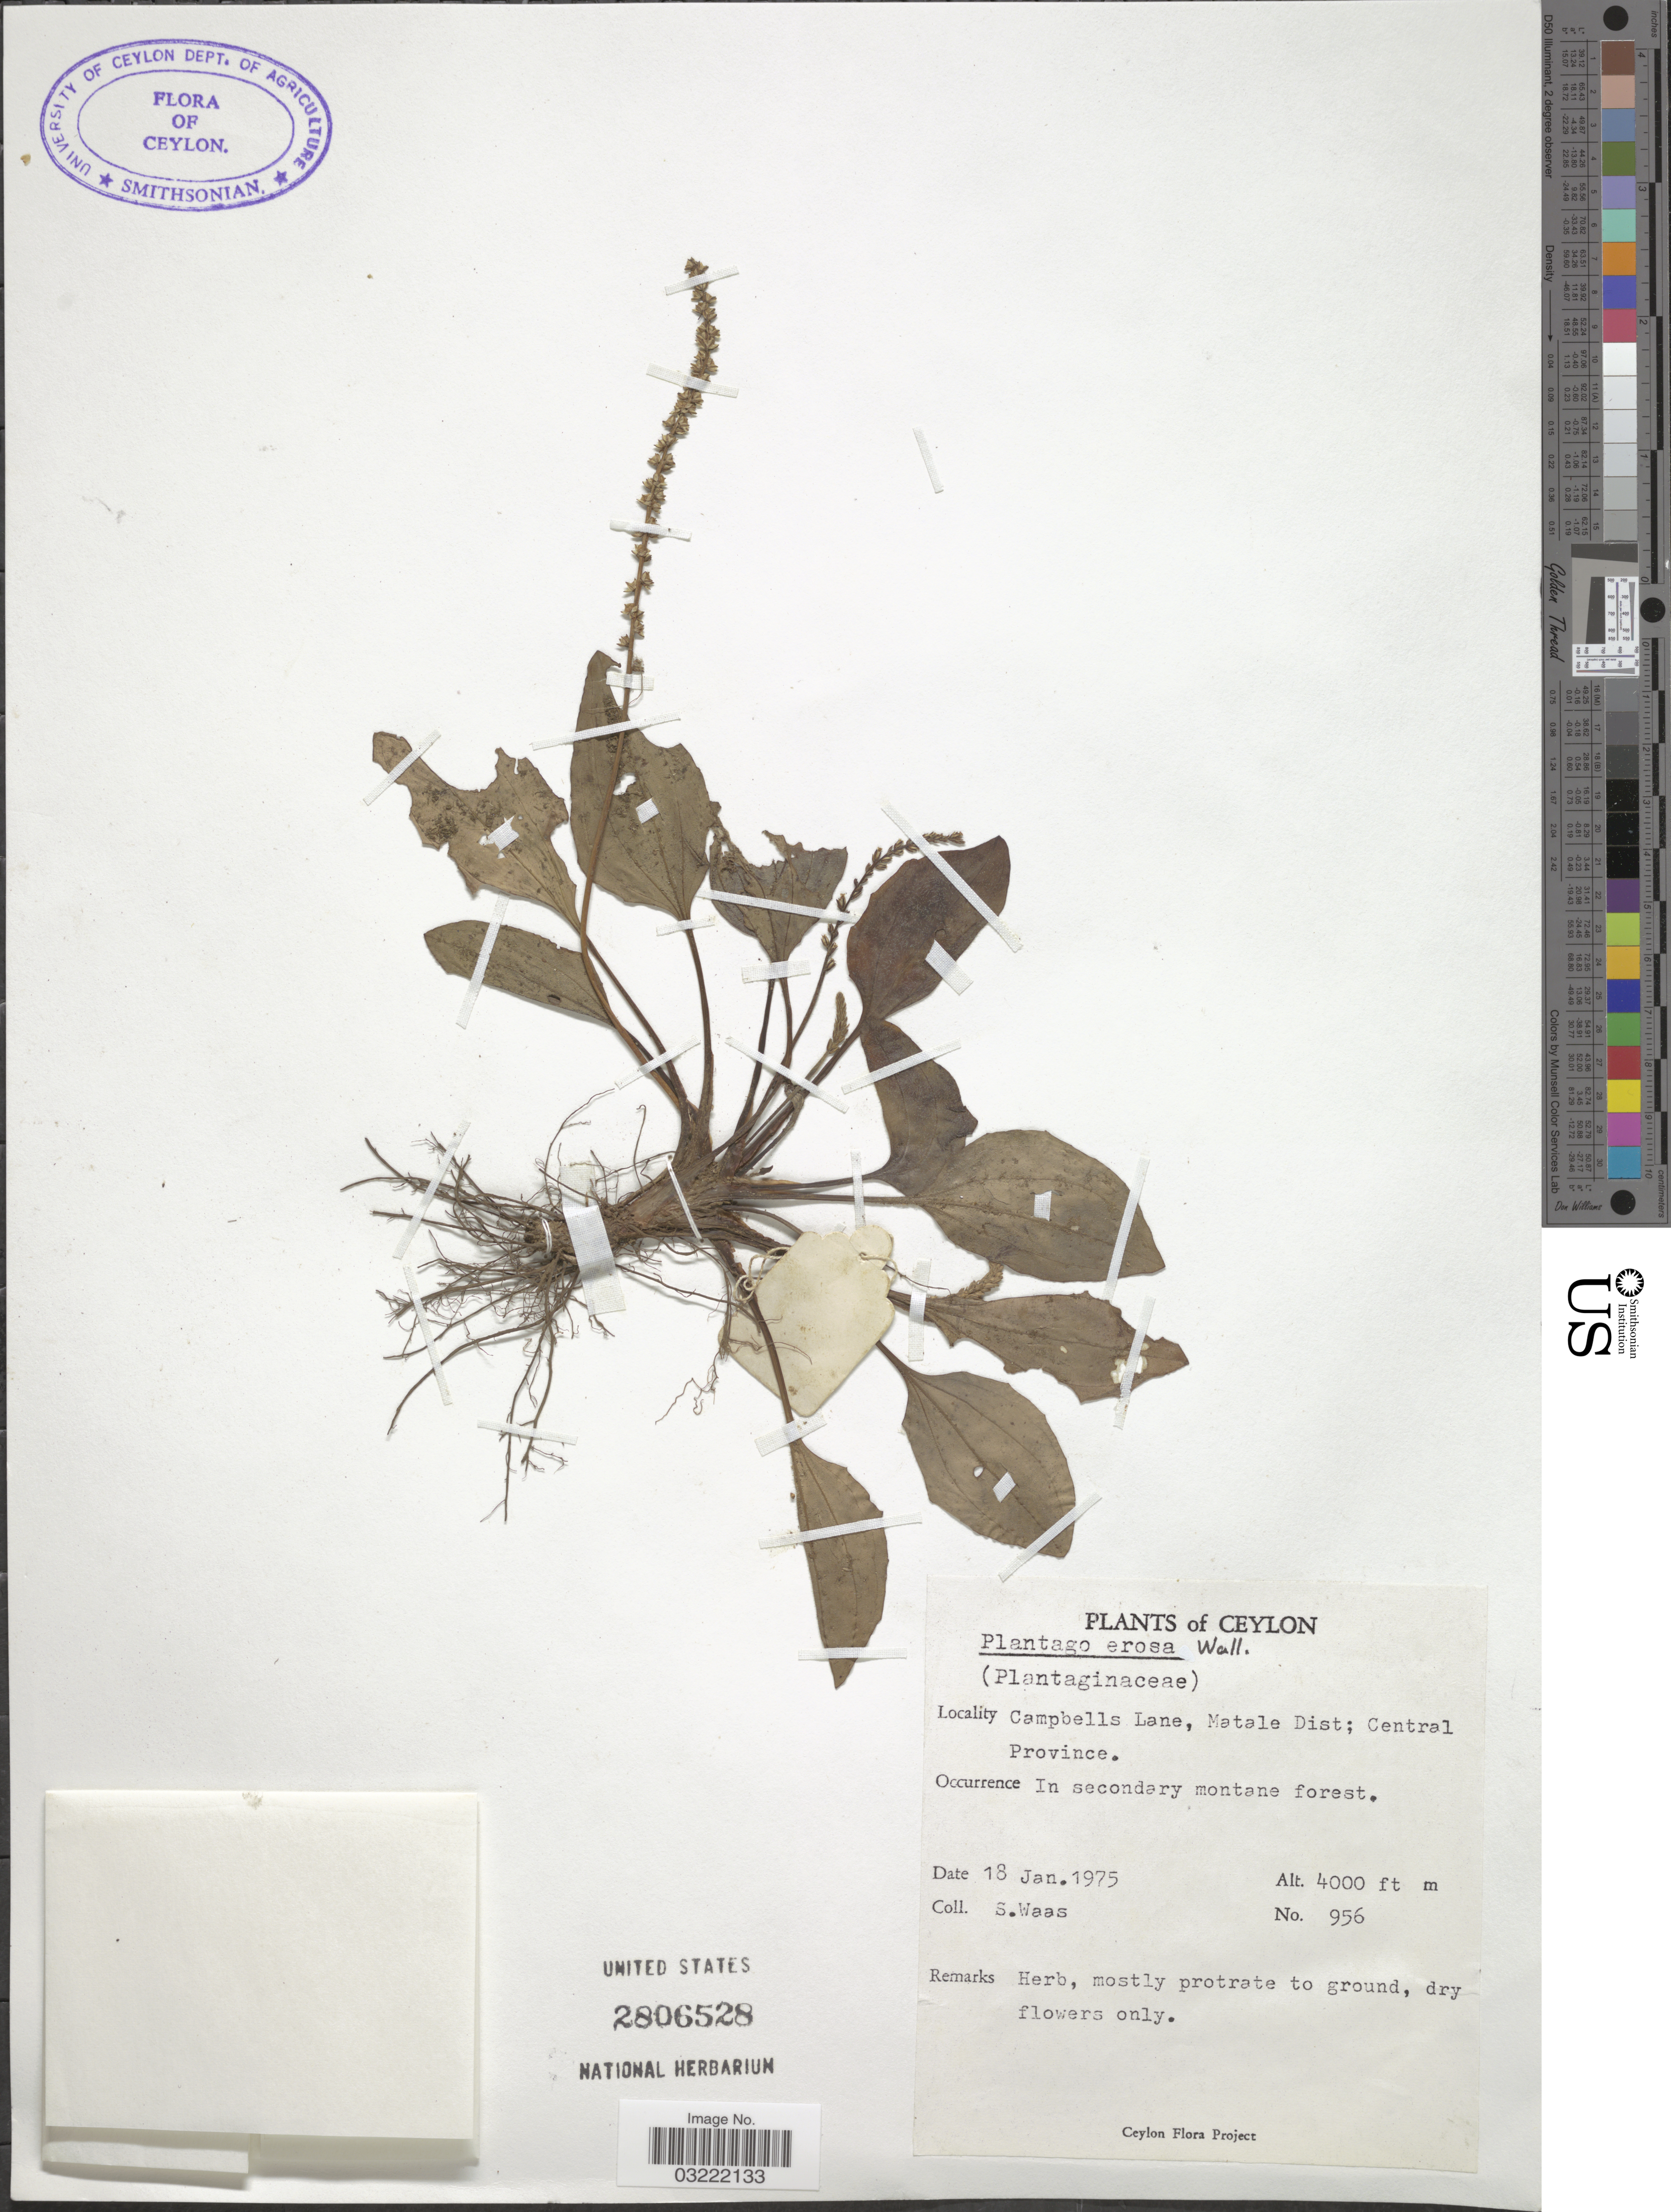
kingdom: Plantae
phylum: Tracheophyta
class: Magnoliopsida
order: Lamiales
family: Plantaginaceae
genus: Plantago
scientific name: Plantago erosa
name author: Wall.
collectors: S. Waas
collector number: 956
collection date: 1975-01-18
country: Sri Lanka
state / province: Central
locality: Ceylon. Campbells Lane, Matale Dist.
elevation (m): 1219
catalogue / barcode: US 2806528